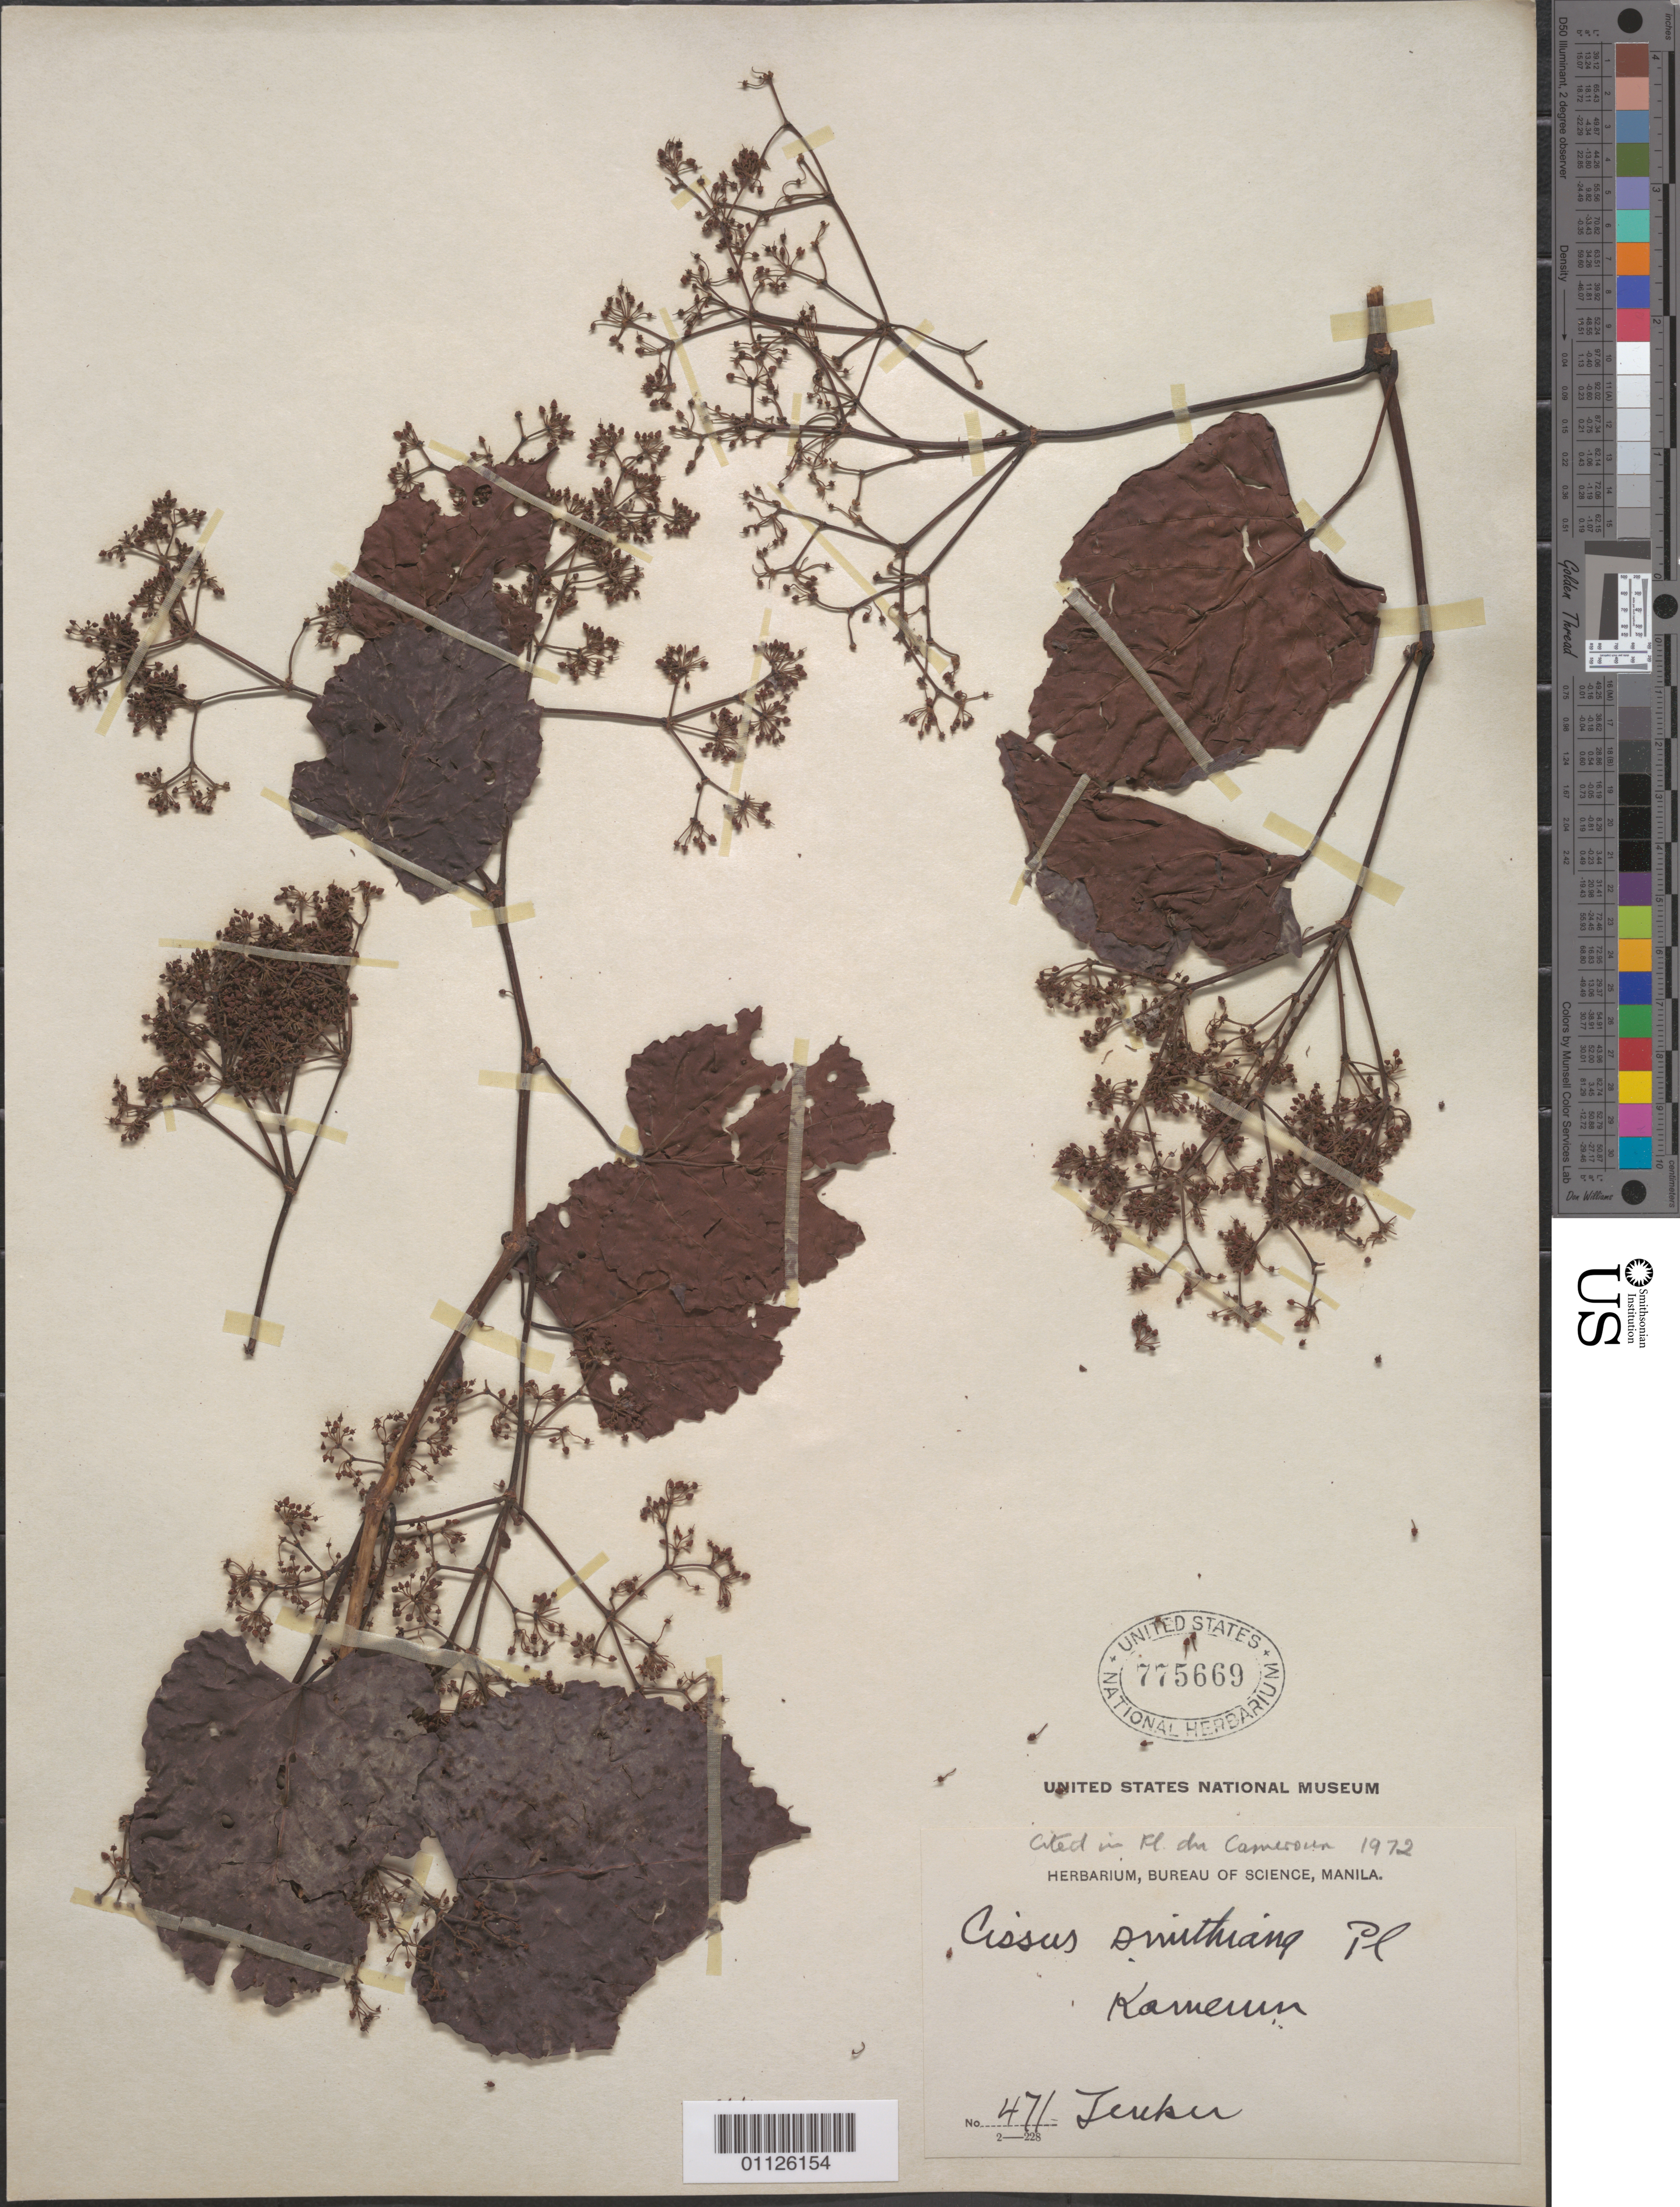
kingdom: Plantae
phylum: Tracheophyta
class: Magnoliopsida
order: Vitales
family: Vitaceae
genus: Cissus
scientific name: Cissus smithiana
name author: (Baker) Planch.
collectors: G. A. Zenker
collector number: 471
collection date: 1913-12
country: Cameroon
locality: Bipindihof.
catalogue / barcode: US 775669